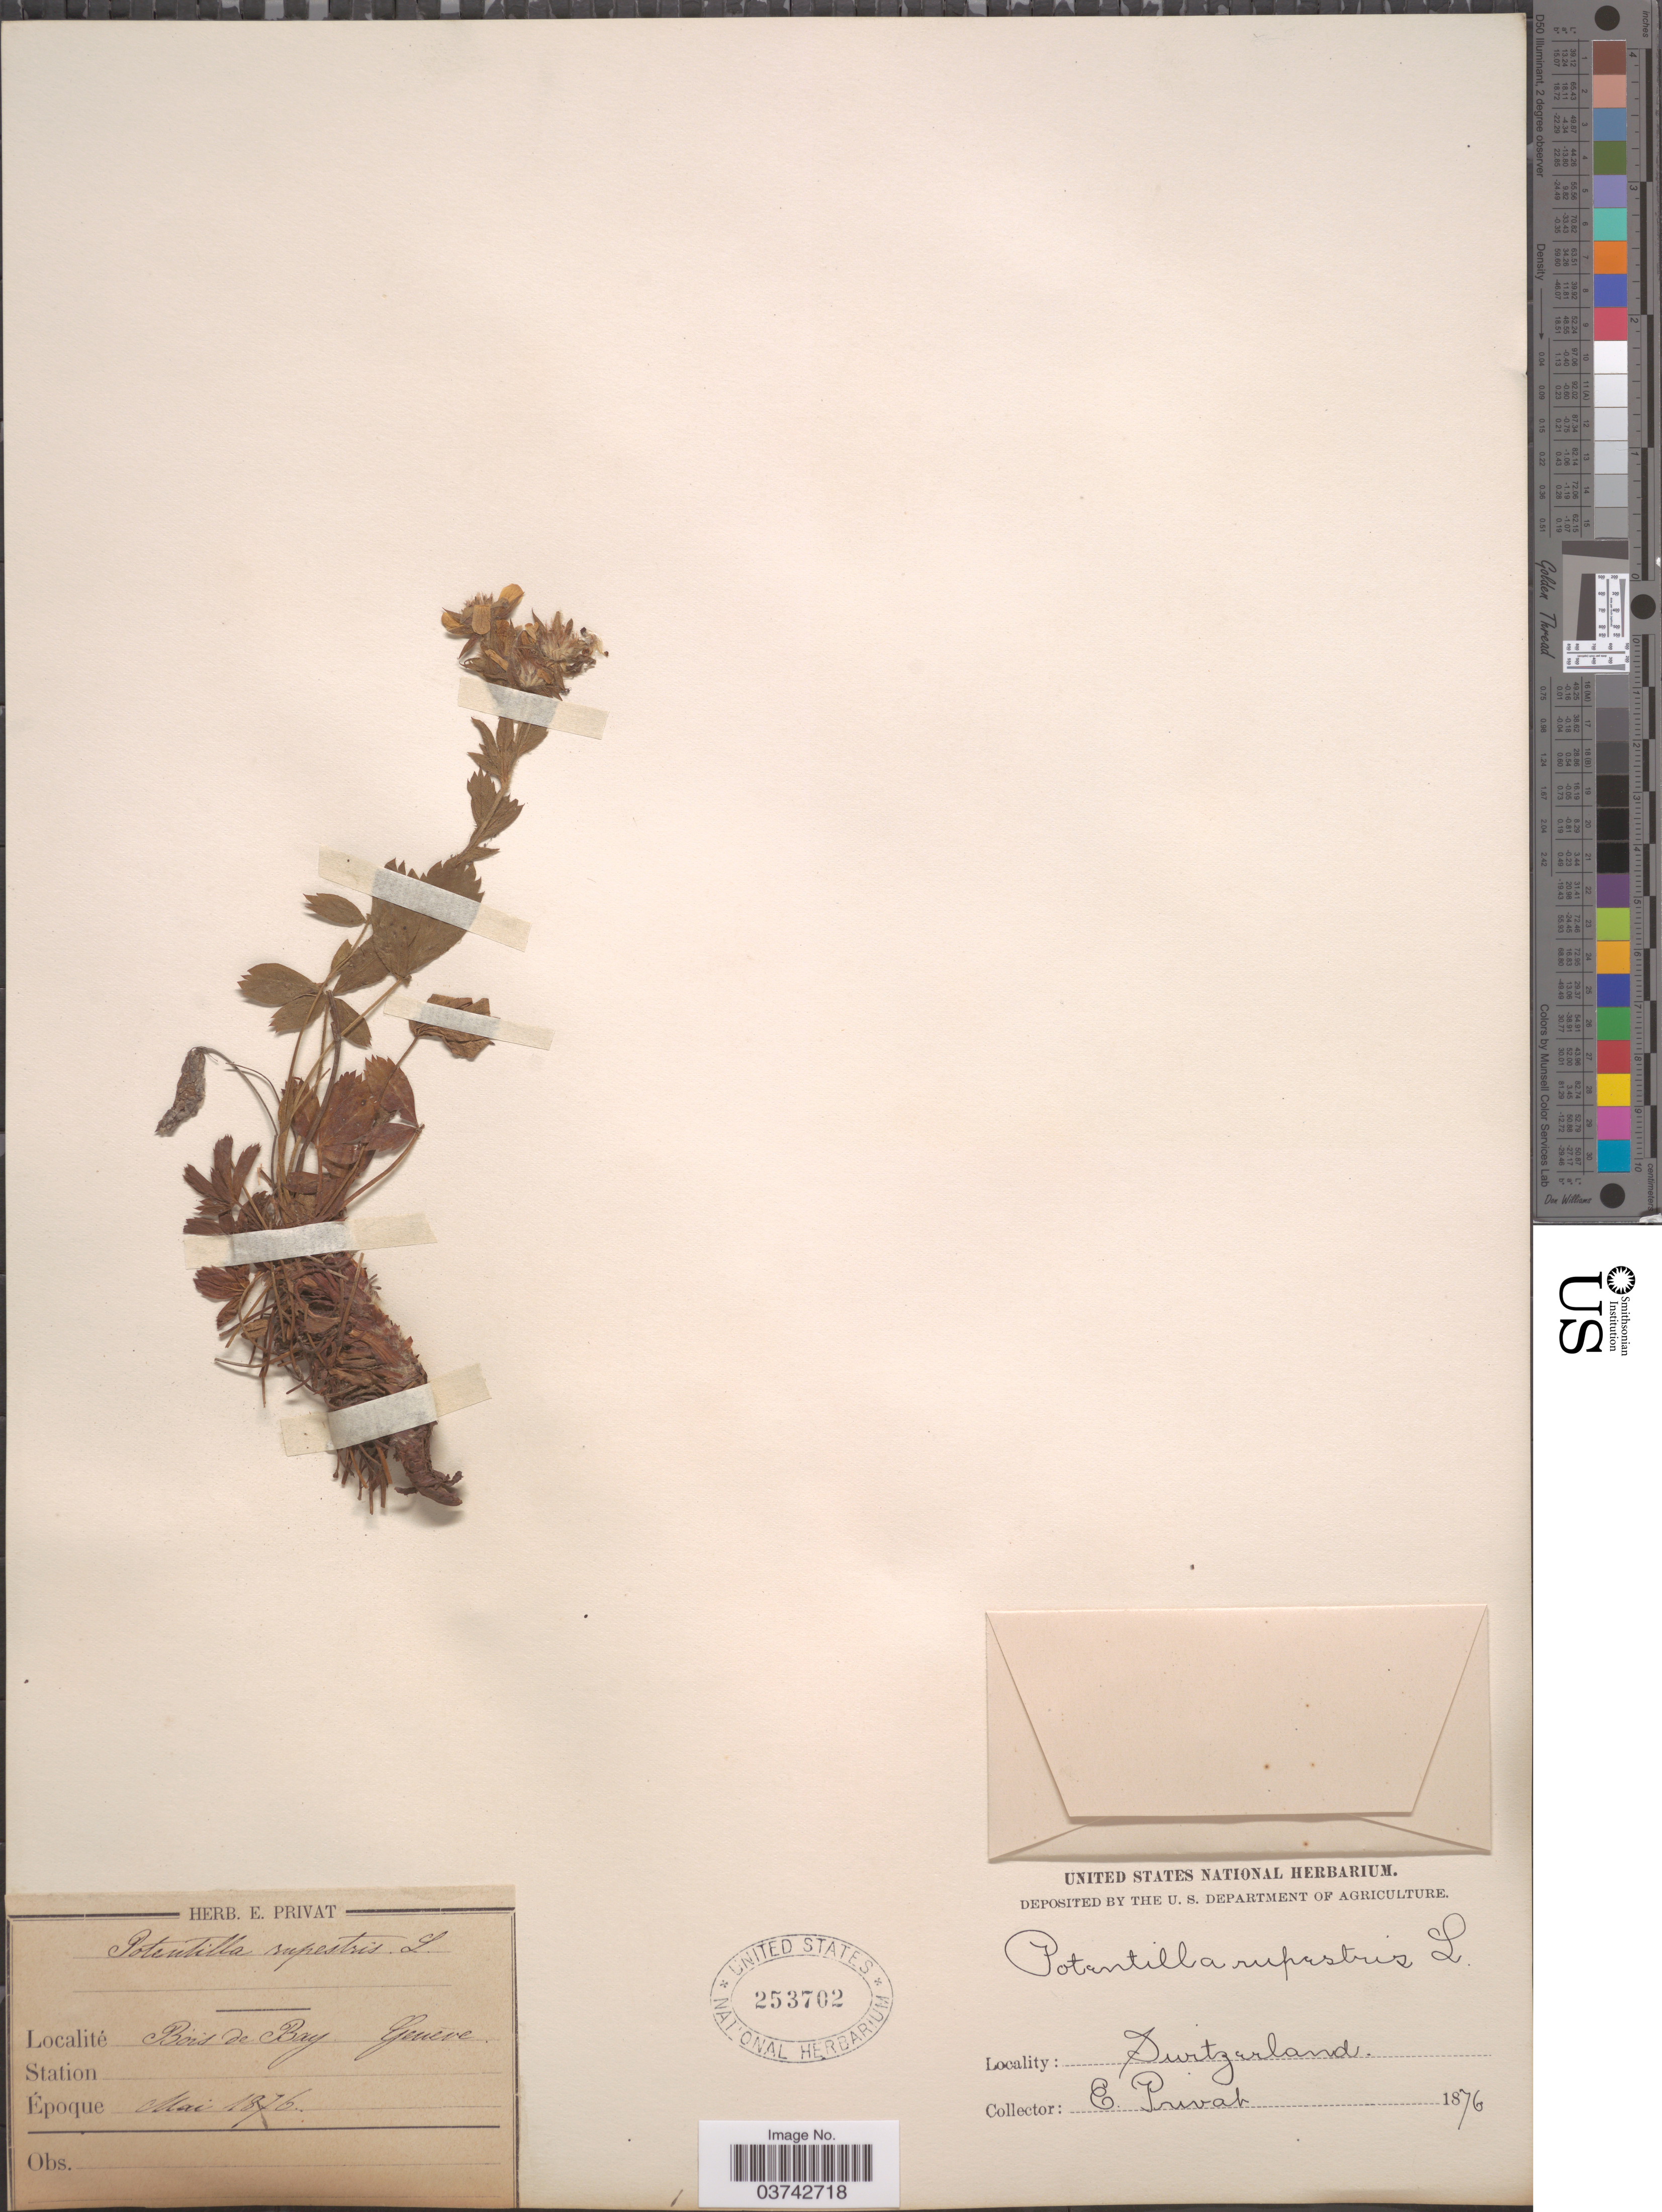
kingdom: Plantae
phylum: Tracheophyta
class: Magnoliopsida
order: Rosales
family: Rosaceae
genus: Drymocallis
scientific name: Drymocallis rupestris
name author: (L.) Soják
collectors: E. Privat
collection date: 1876-05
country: Switzerland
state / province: Genève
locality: Bois de Bay, Geneve.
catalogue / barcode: US 253702